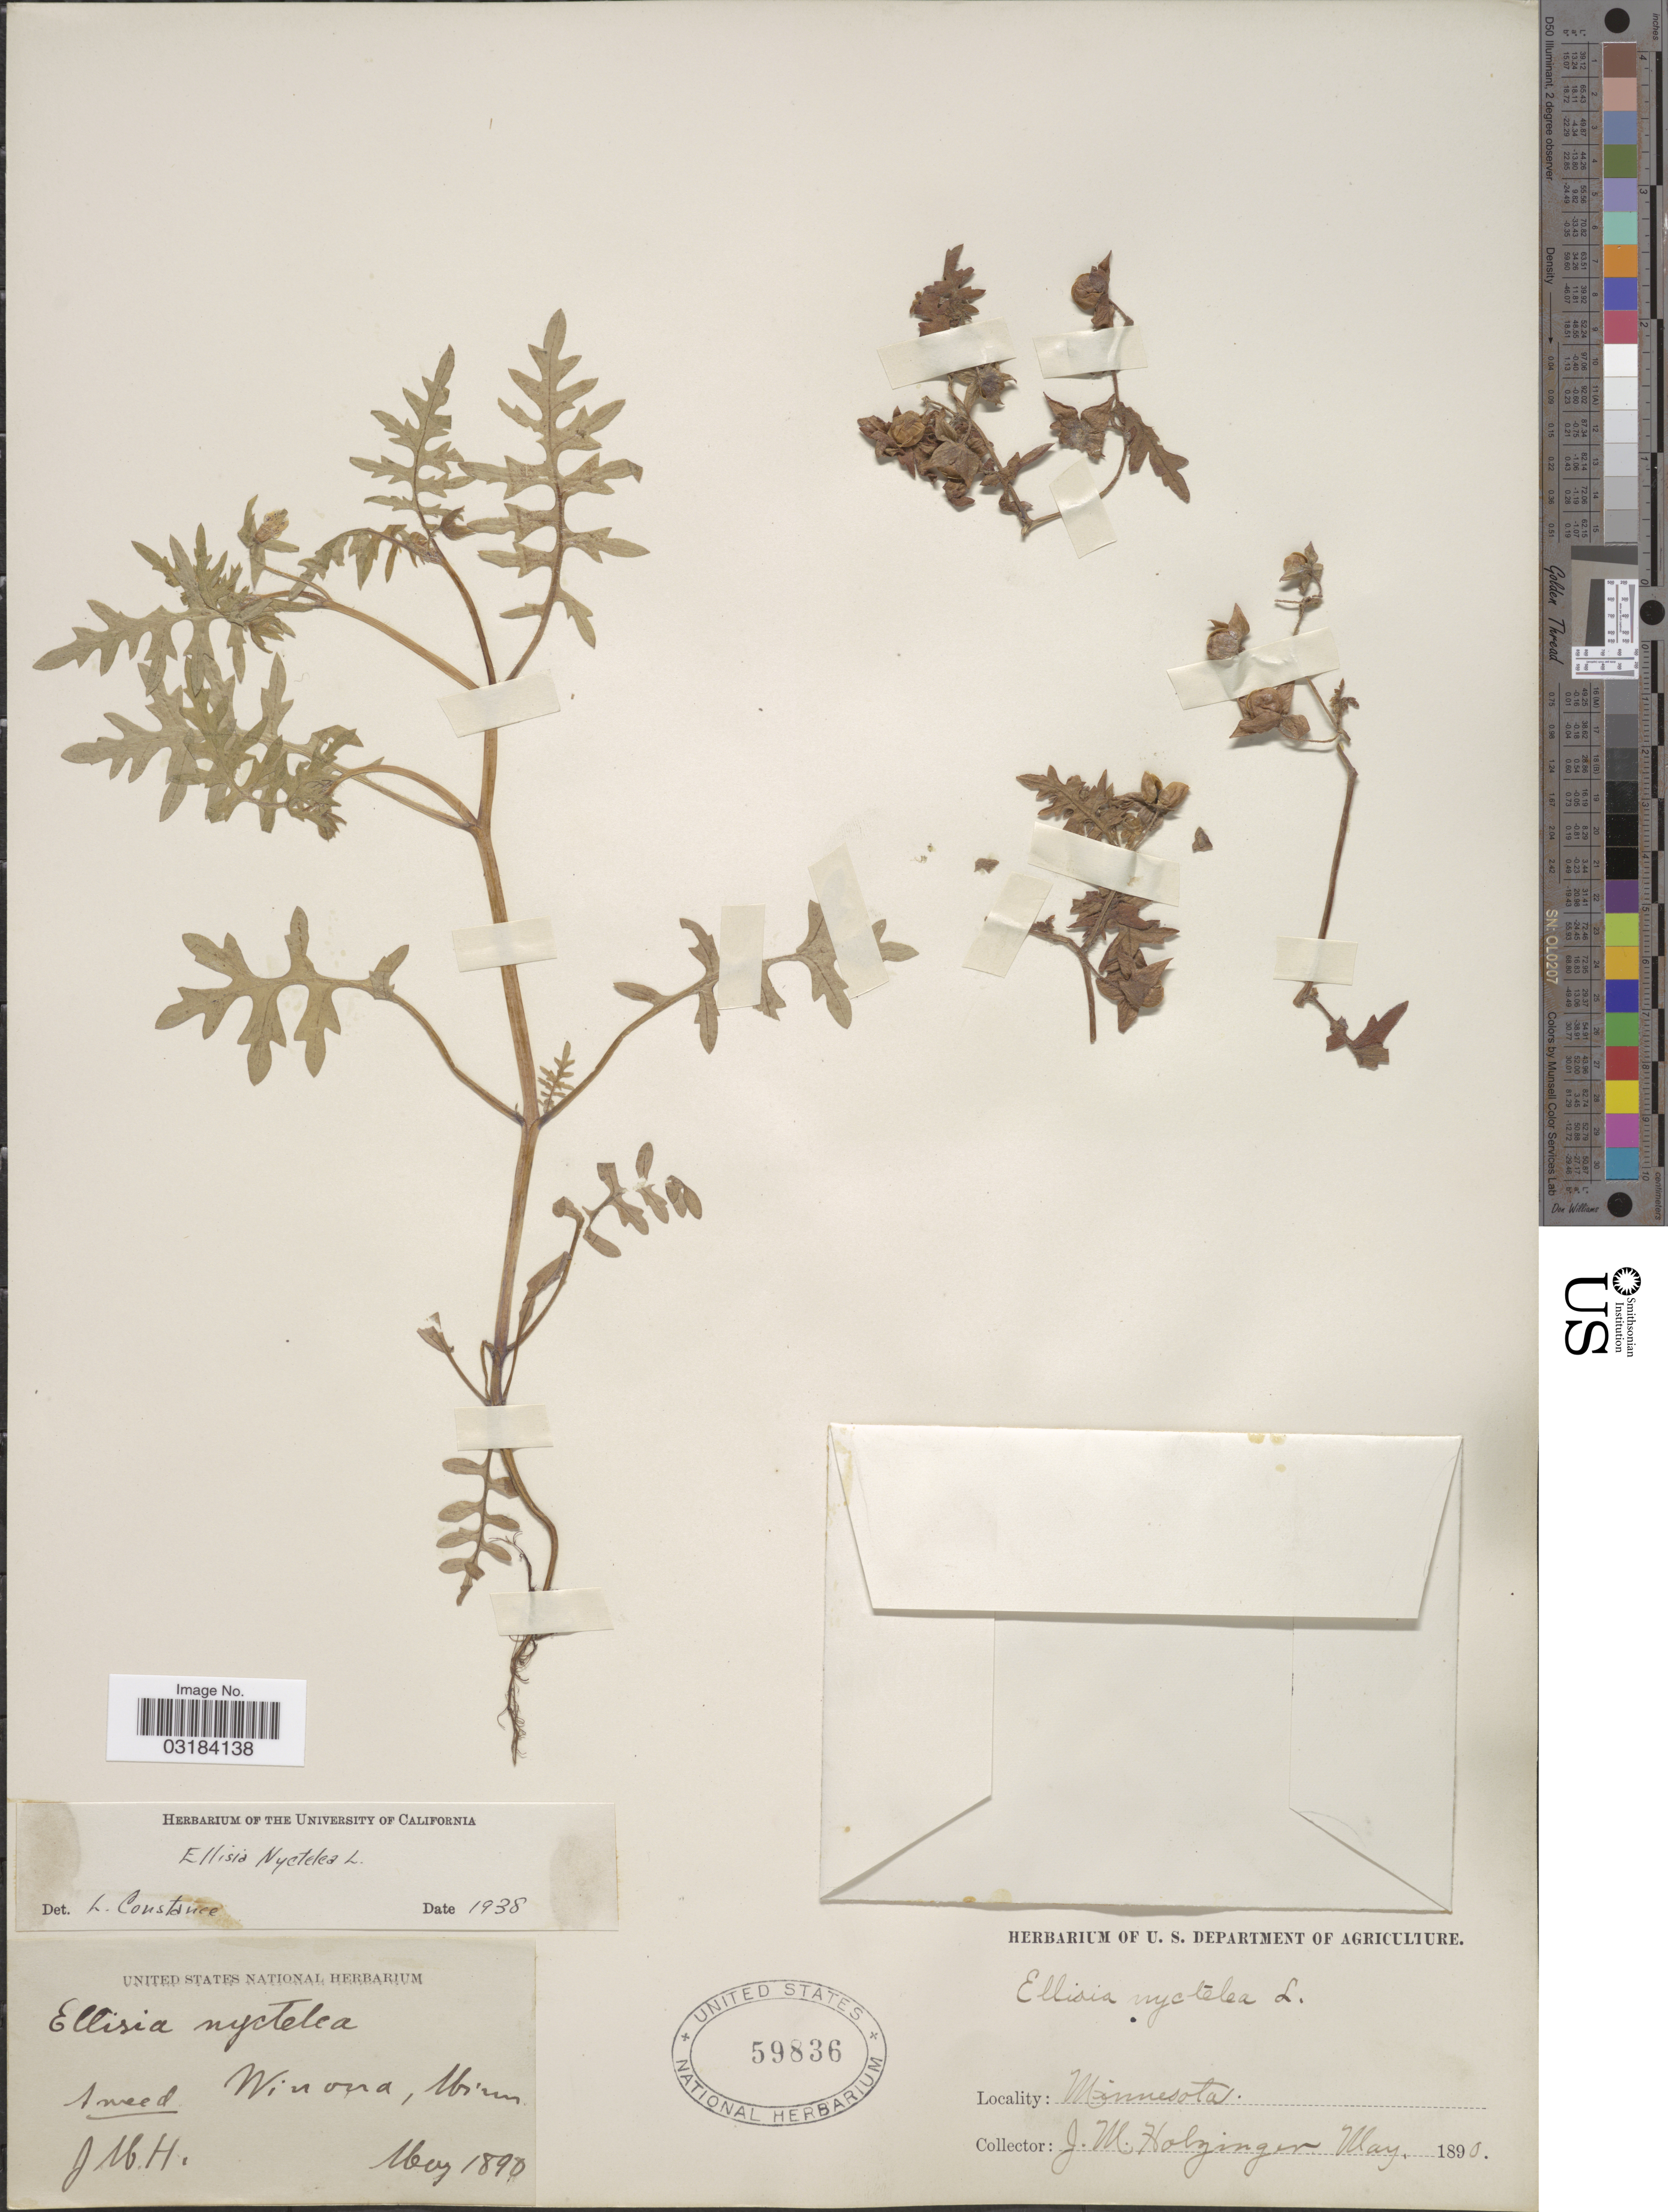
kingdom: Plantae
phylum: Tracheophyta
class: Magnoliopsida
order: Boraginales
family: Hydrophyllaceae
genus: Ellisia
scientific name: Ellisia nyctelea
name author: L.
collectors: J. M. Holzinger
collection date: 1890-05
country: United States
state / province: Minnesota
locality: Winona.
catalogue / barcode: US 59836